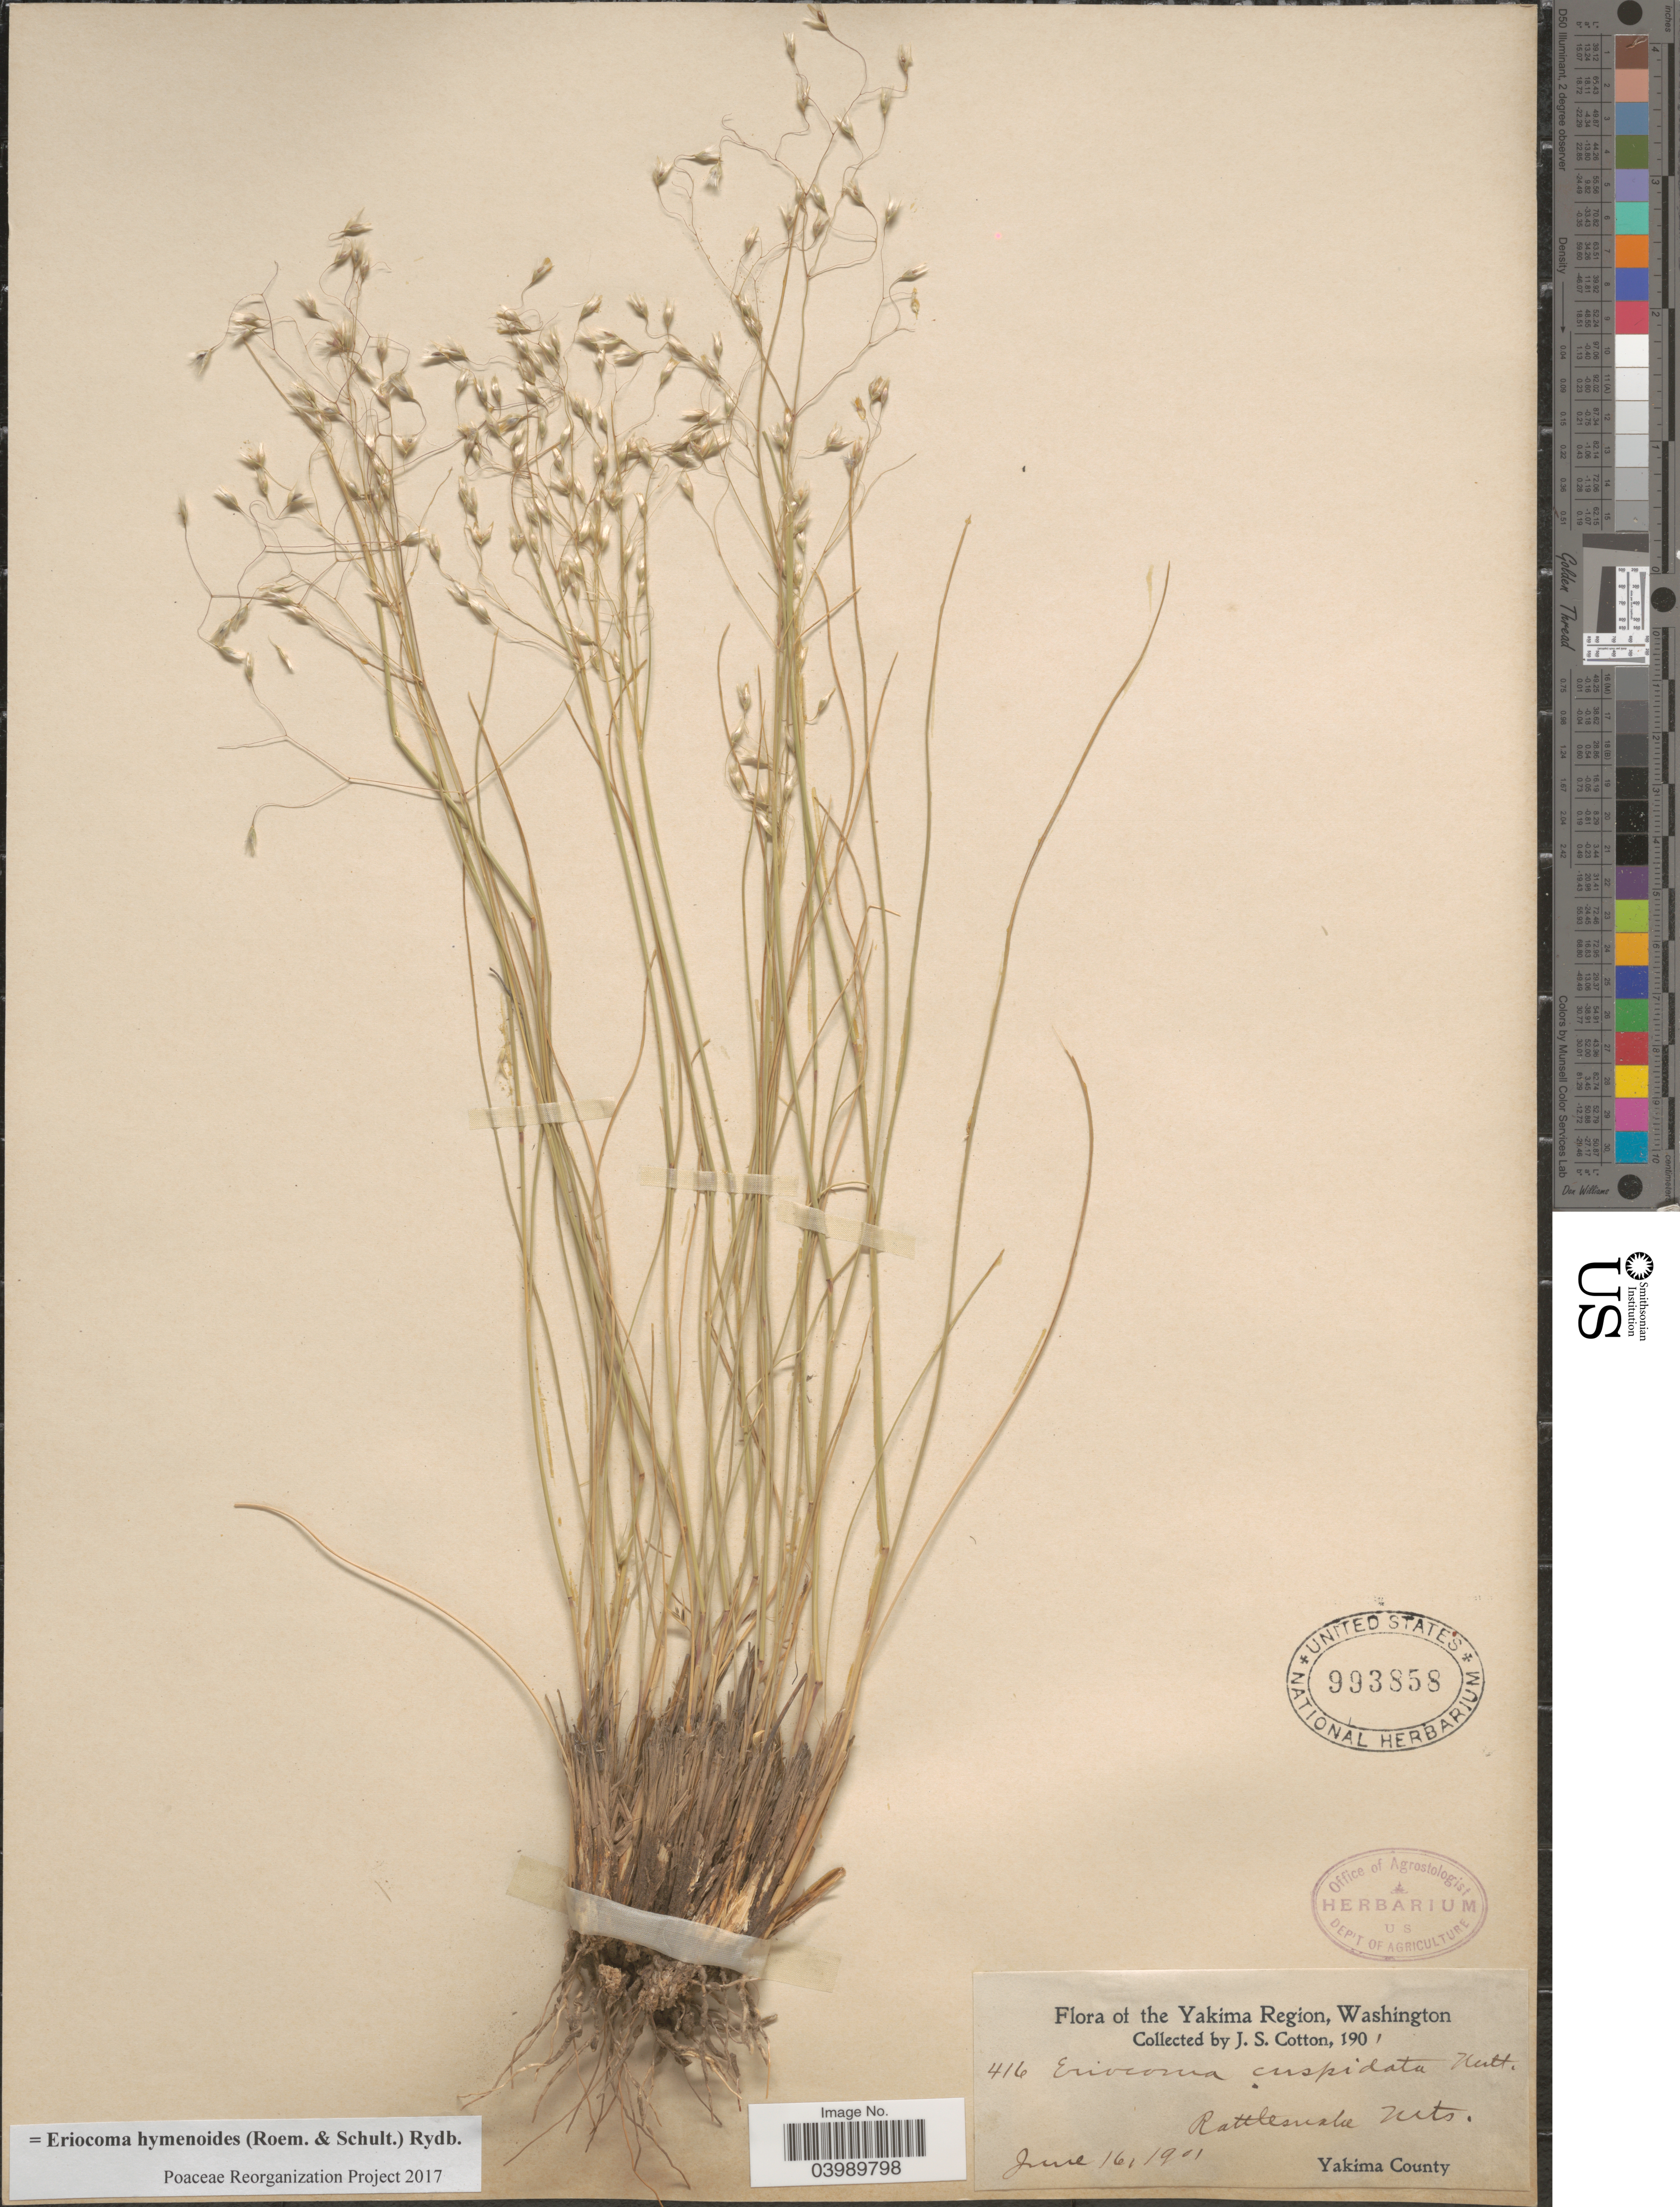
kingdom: Plantae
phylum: Tracheophyta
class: Liliopsida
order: Poales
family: Poaceae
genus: Eriocoma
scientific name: Eriocoma hymenoides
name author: (Roem. & Schult.) Rydb.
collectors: J. S. Cotton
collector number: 416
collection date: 1901-06-16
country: United States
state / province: Washington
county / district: Yakima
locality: Yakima Region. Rattlesnake Mts. Yakima County.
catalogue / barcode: US 993858